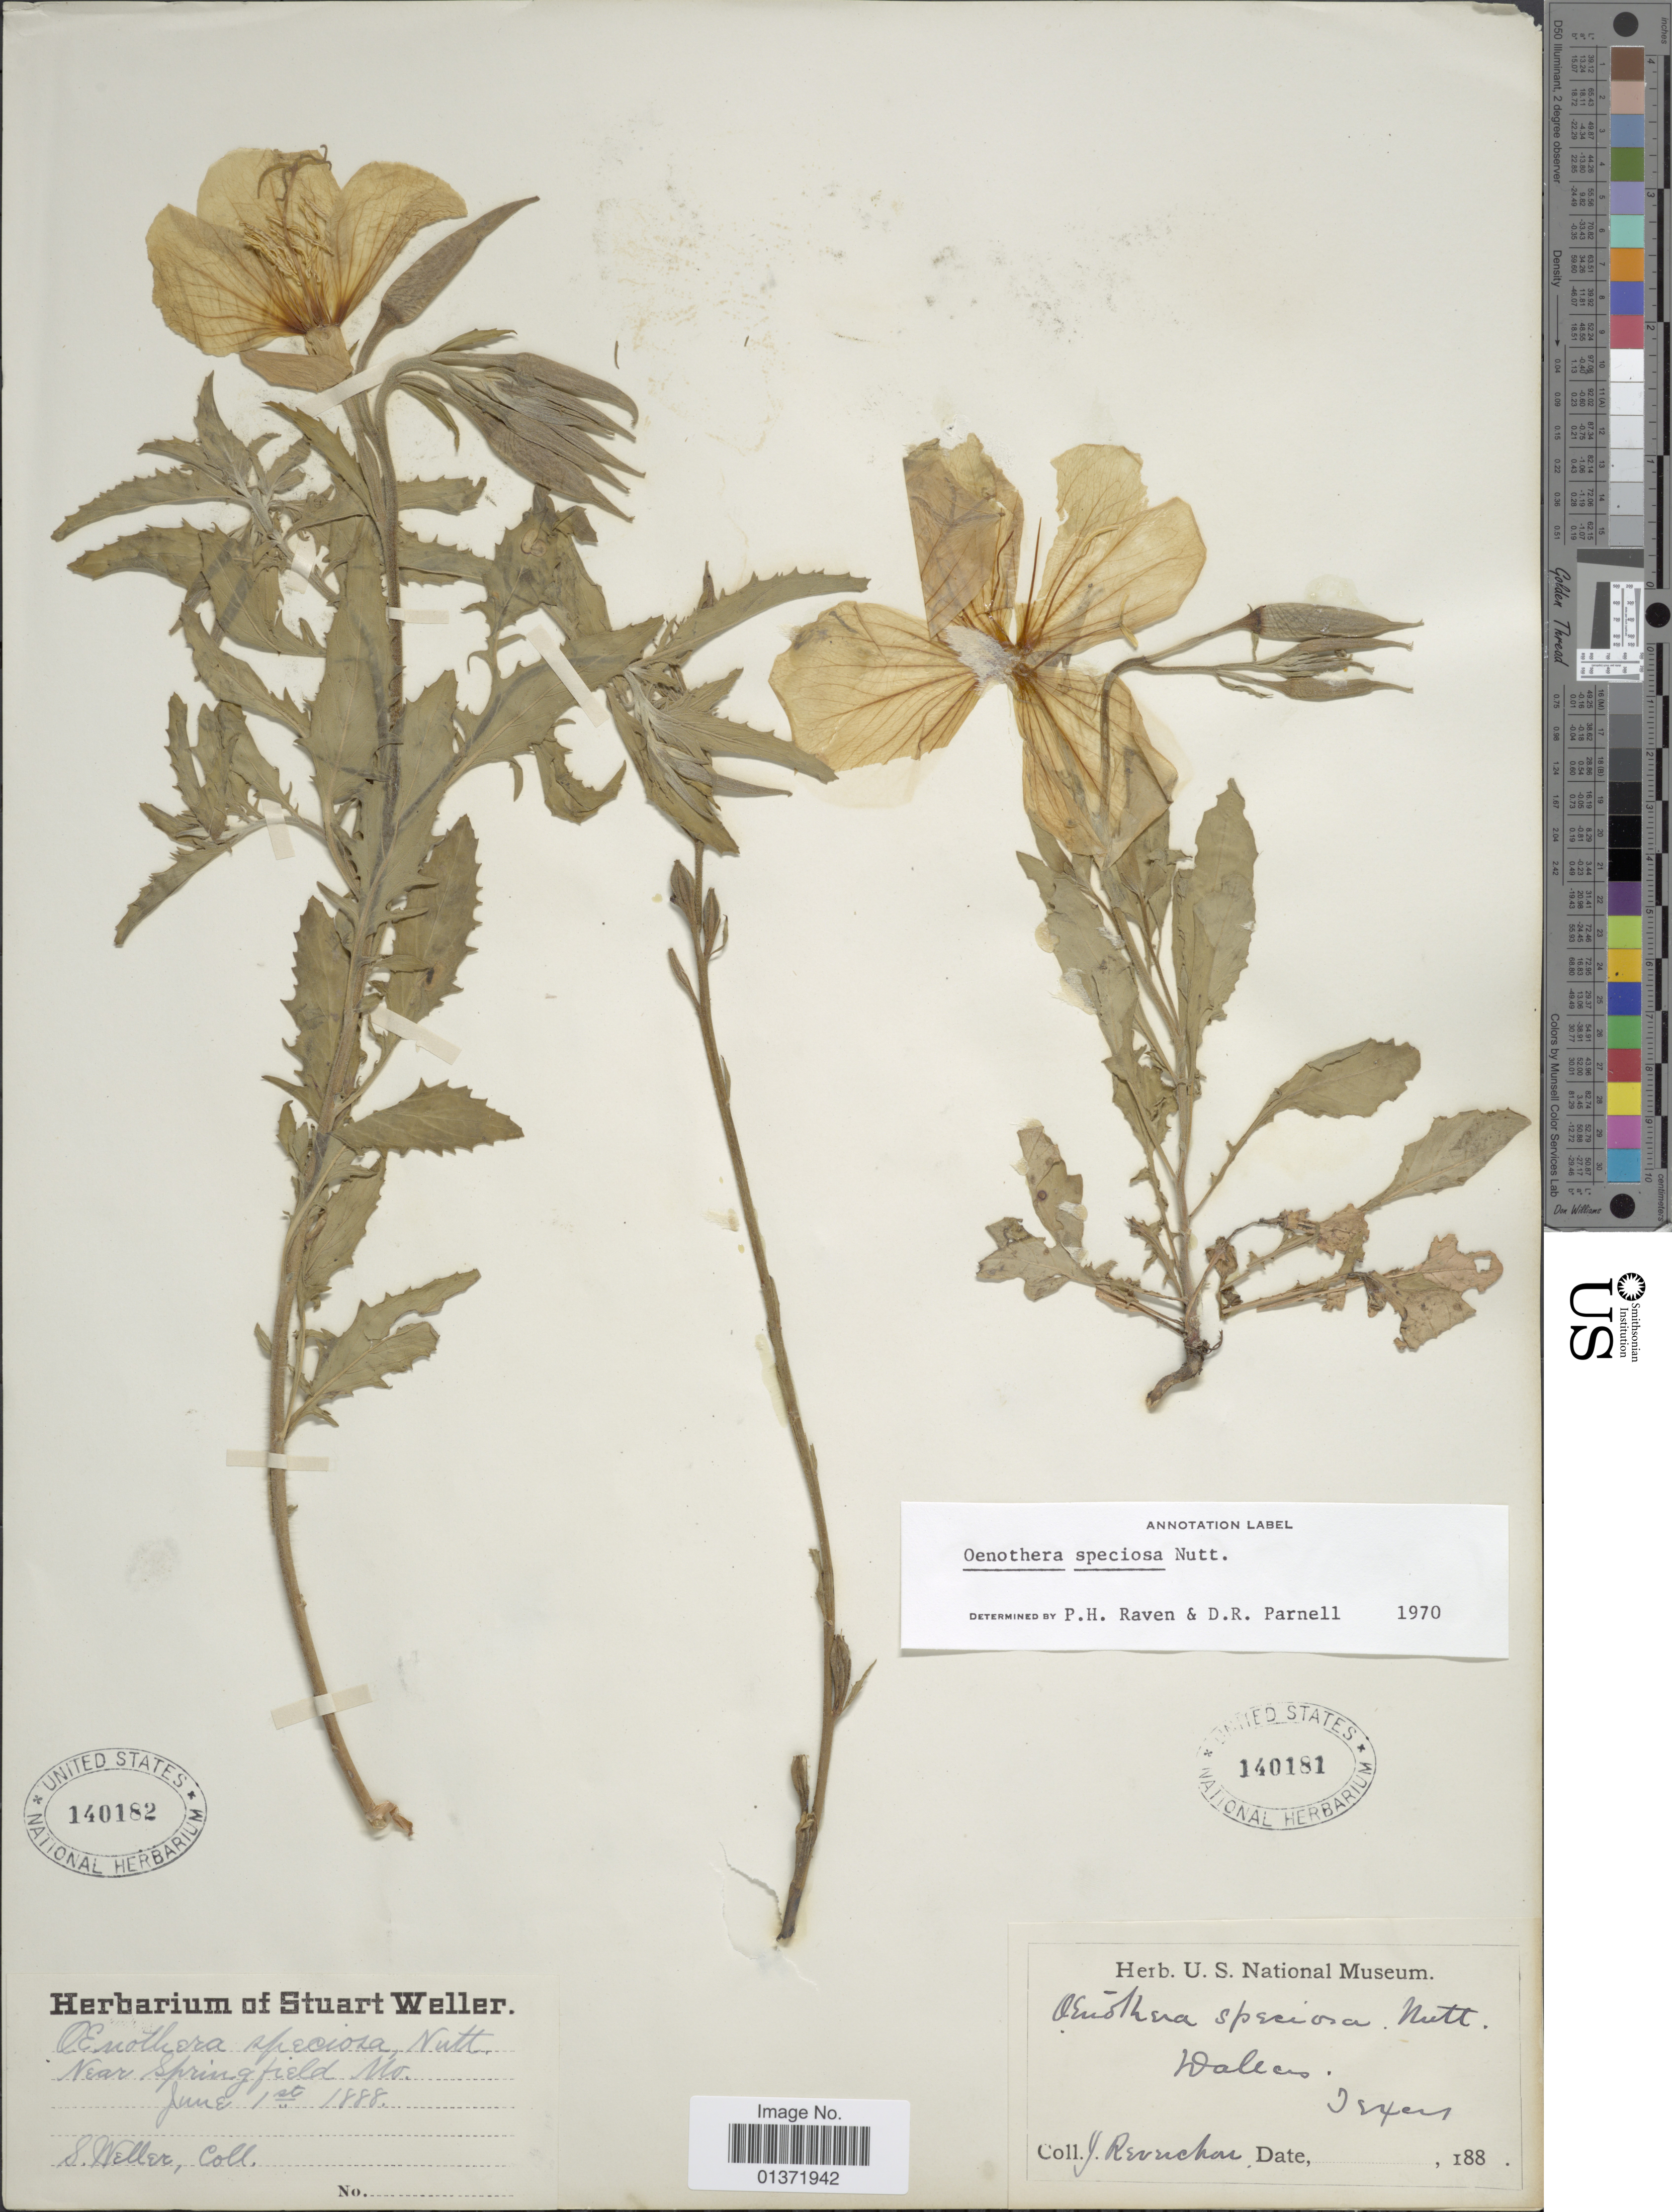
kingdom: Plantae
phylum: Tracheophyta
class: Magnoliopsida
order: Myrtales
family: Onagraceae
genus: Oenothera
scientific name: Oenothera speciosa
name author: Nutt.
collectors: J. Reverchon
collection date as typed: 188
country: United States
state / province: Texas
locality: Dallas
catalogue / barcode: US 140181